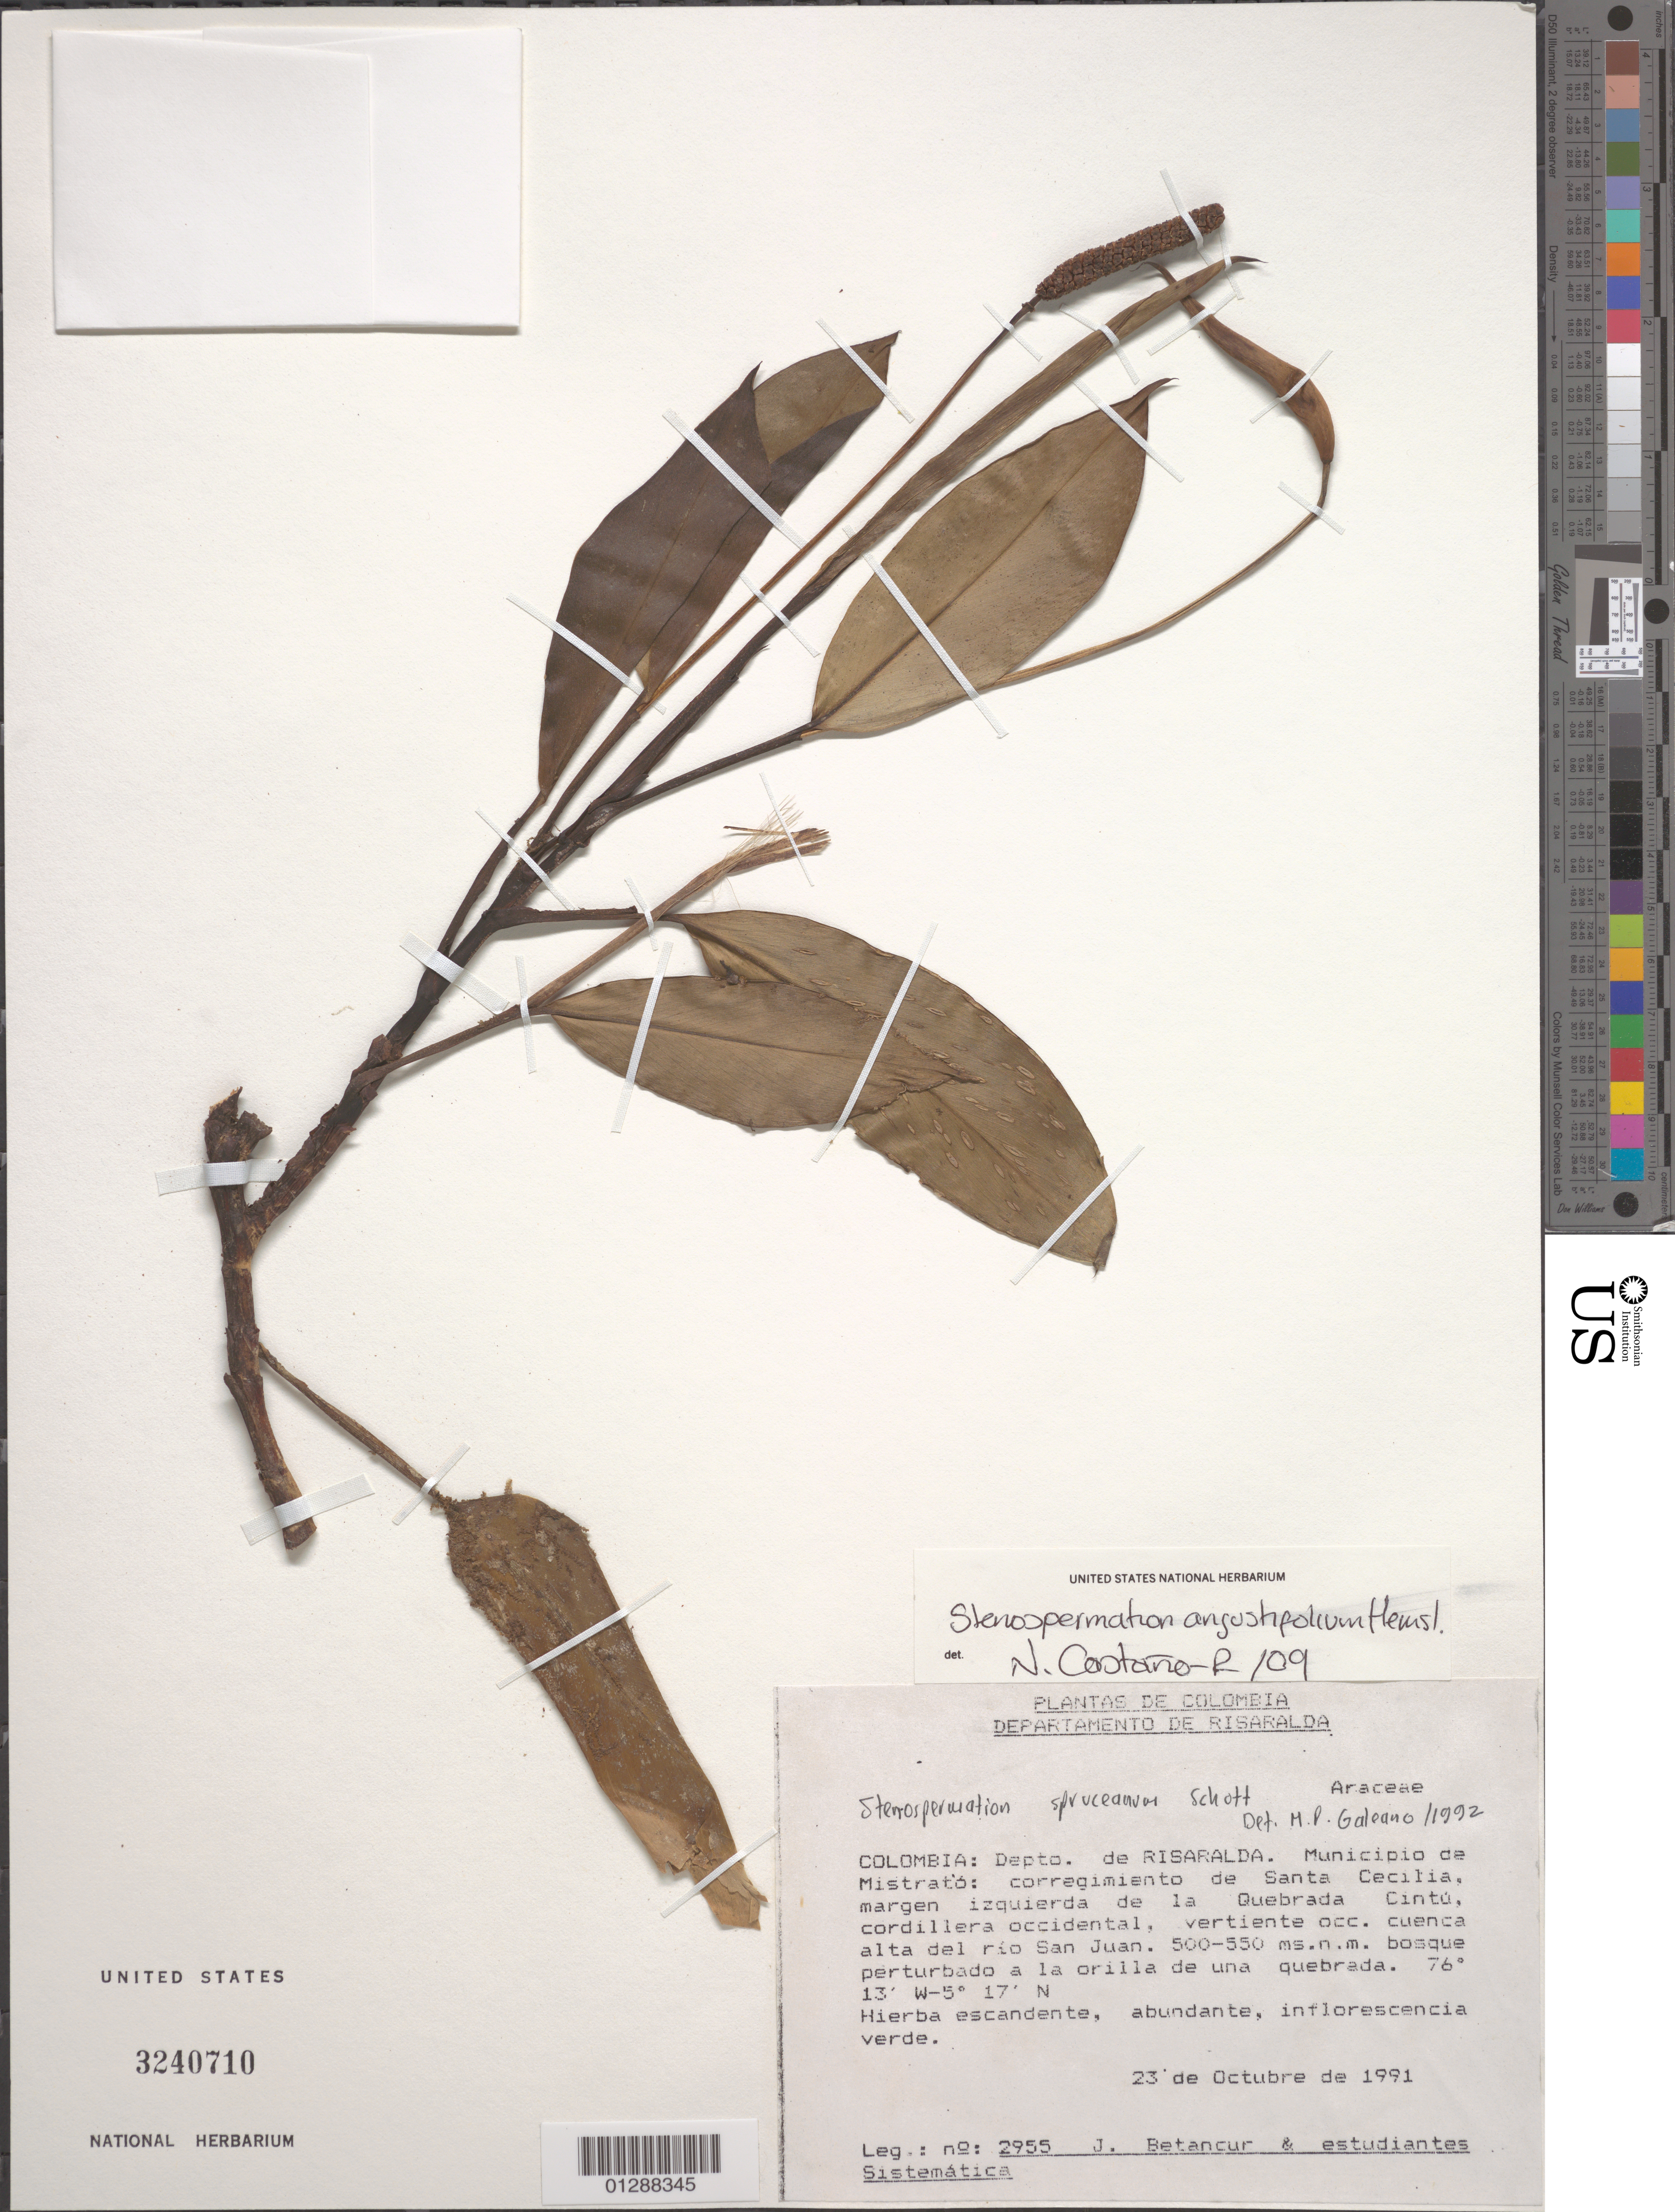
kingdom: Plantae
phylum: Tracheophyta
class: Liliopsida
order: Alismatales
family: Araceae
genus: Stenospermation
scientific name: Stenospermation angustifolium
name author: Hemsl.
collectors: J. Betancur & Estudiantes Sistematica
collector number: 2955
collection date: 1991-10-23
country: Colombia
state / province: Risaralda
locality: Depto. de Risaralda. Municipio de Mistrató: corregimiento de Santa Cecilia, margen izquierda de la Quebrada Cintú, cordillera occidental, vertiente occ. cuenca alta del río San Juan.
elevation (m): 500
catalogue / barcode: US 3240710